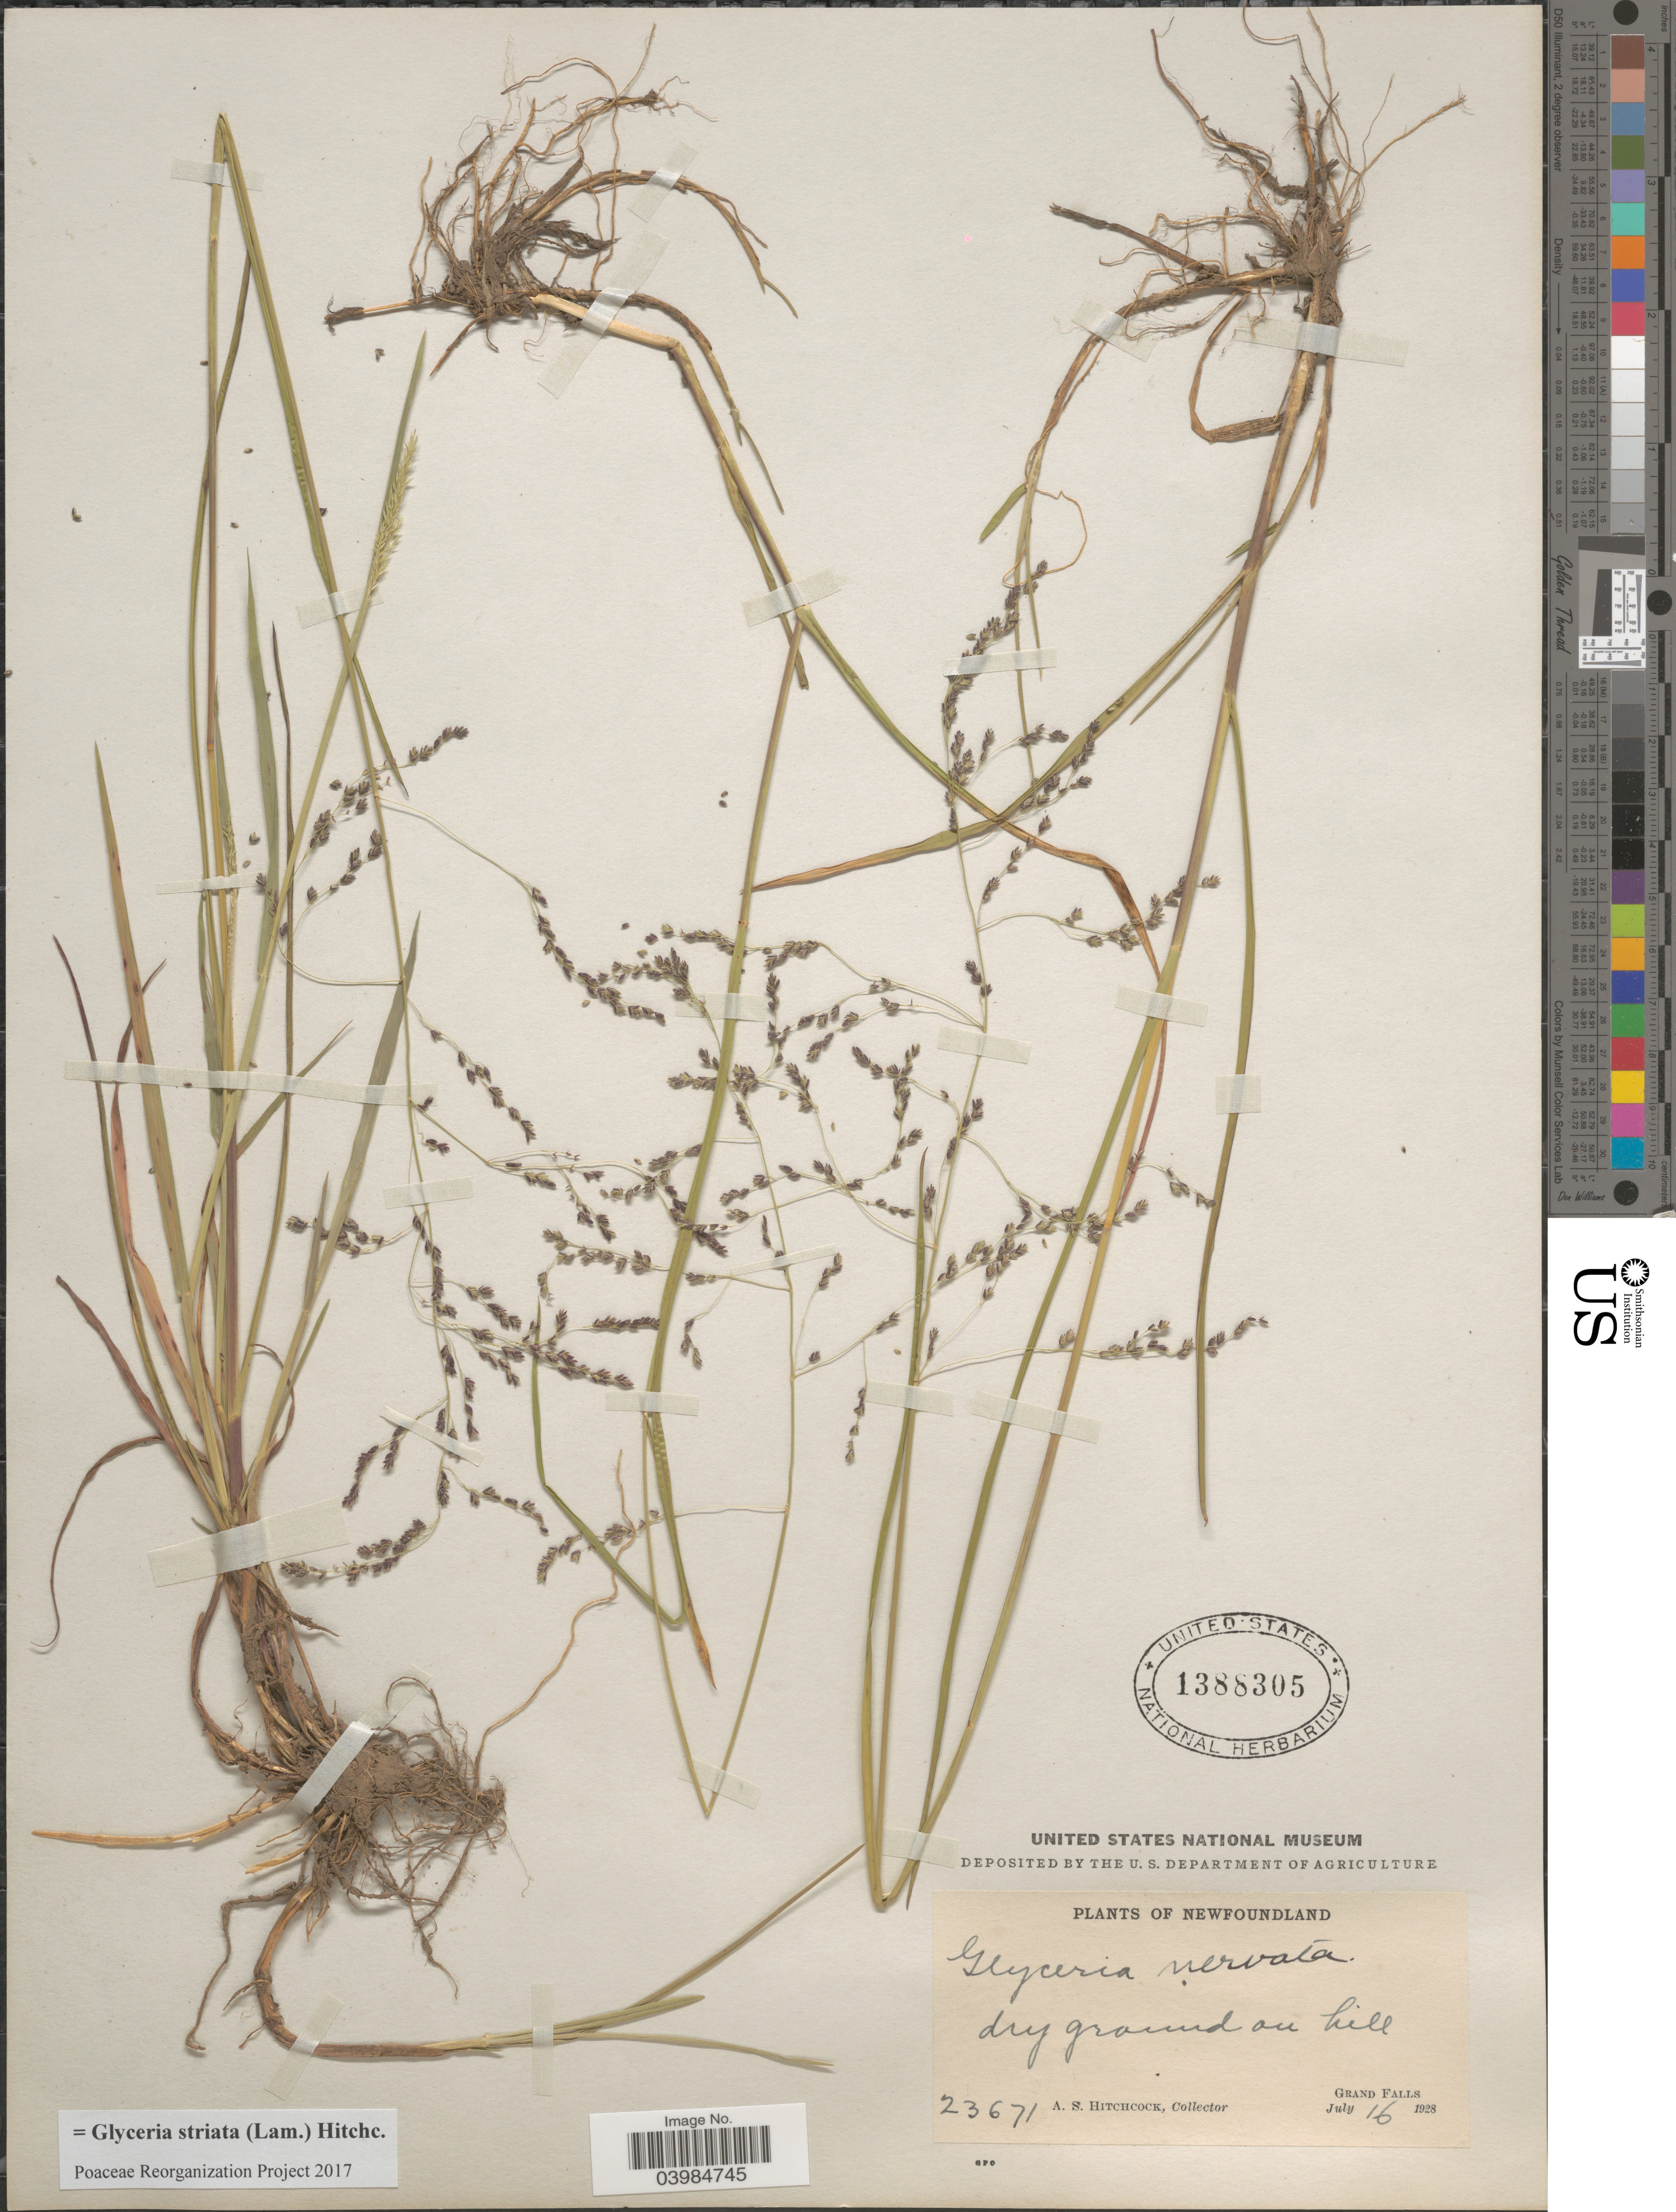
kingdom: Plantae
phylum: Tracheophyta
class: Liliopsida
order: Poales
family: Poaceae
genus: Glyceria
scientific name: Glyceria striata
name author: (Lam.) Hitchc.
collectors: A. S. Hitchcock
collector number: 23671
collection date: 1928-07-16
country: Canada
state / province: Newfoundland and Labrador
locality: Grand Falls.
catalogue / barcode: US 1388305